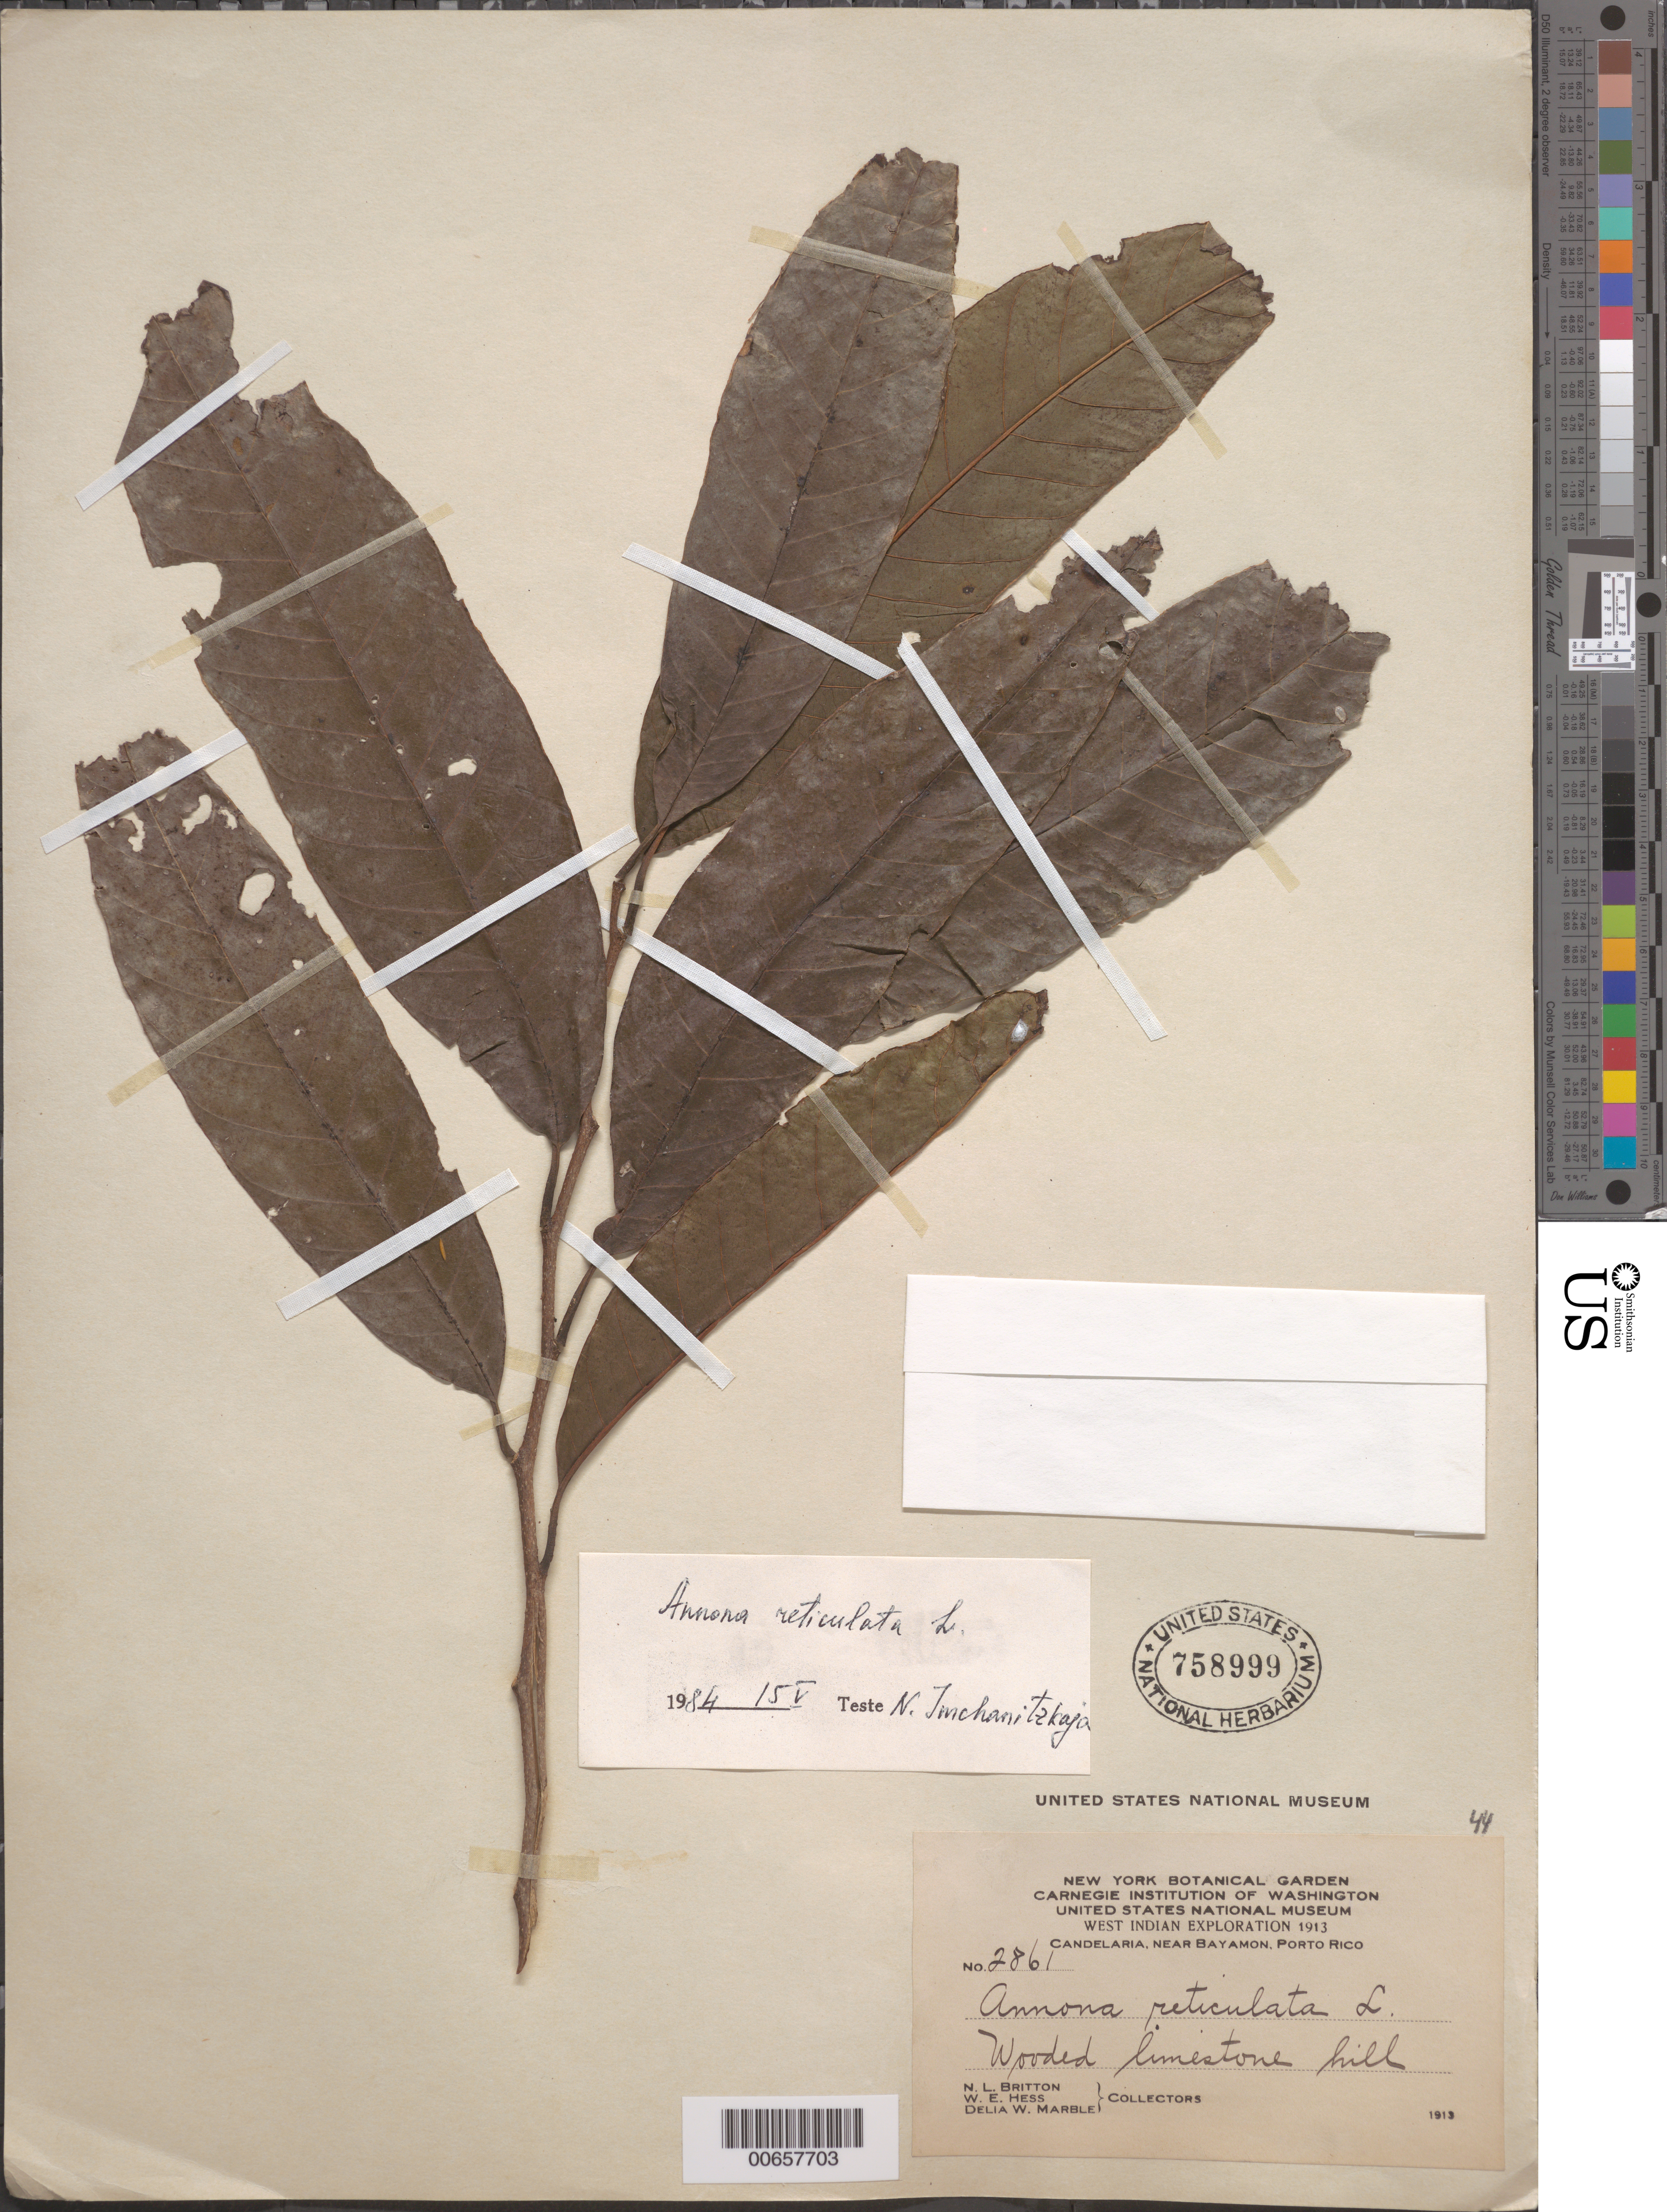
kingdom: Plantae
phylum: Tracheophyta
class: Magnoliopsida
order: Magnoliales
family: Annonaceae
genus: Annona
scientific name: Annona reticulata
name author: L.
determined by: McChanitzkaja, N.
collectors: N. Britton, W. Hess & W. Marble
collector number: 2861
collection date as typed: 1913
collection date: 1913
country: Puerto Rico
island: Greater Antilles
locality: Candelaria, near Bayamon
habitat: Wooded limestone hill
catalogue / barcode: US 758999